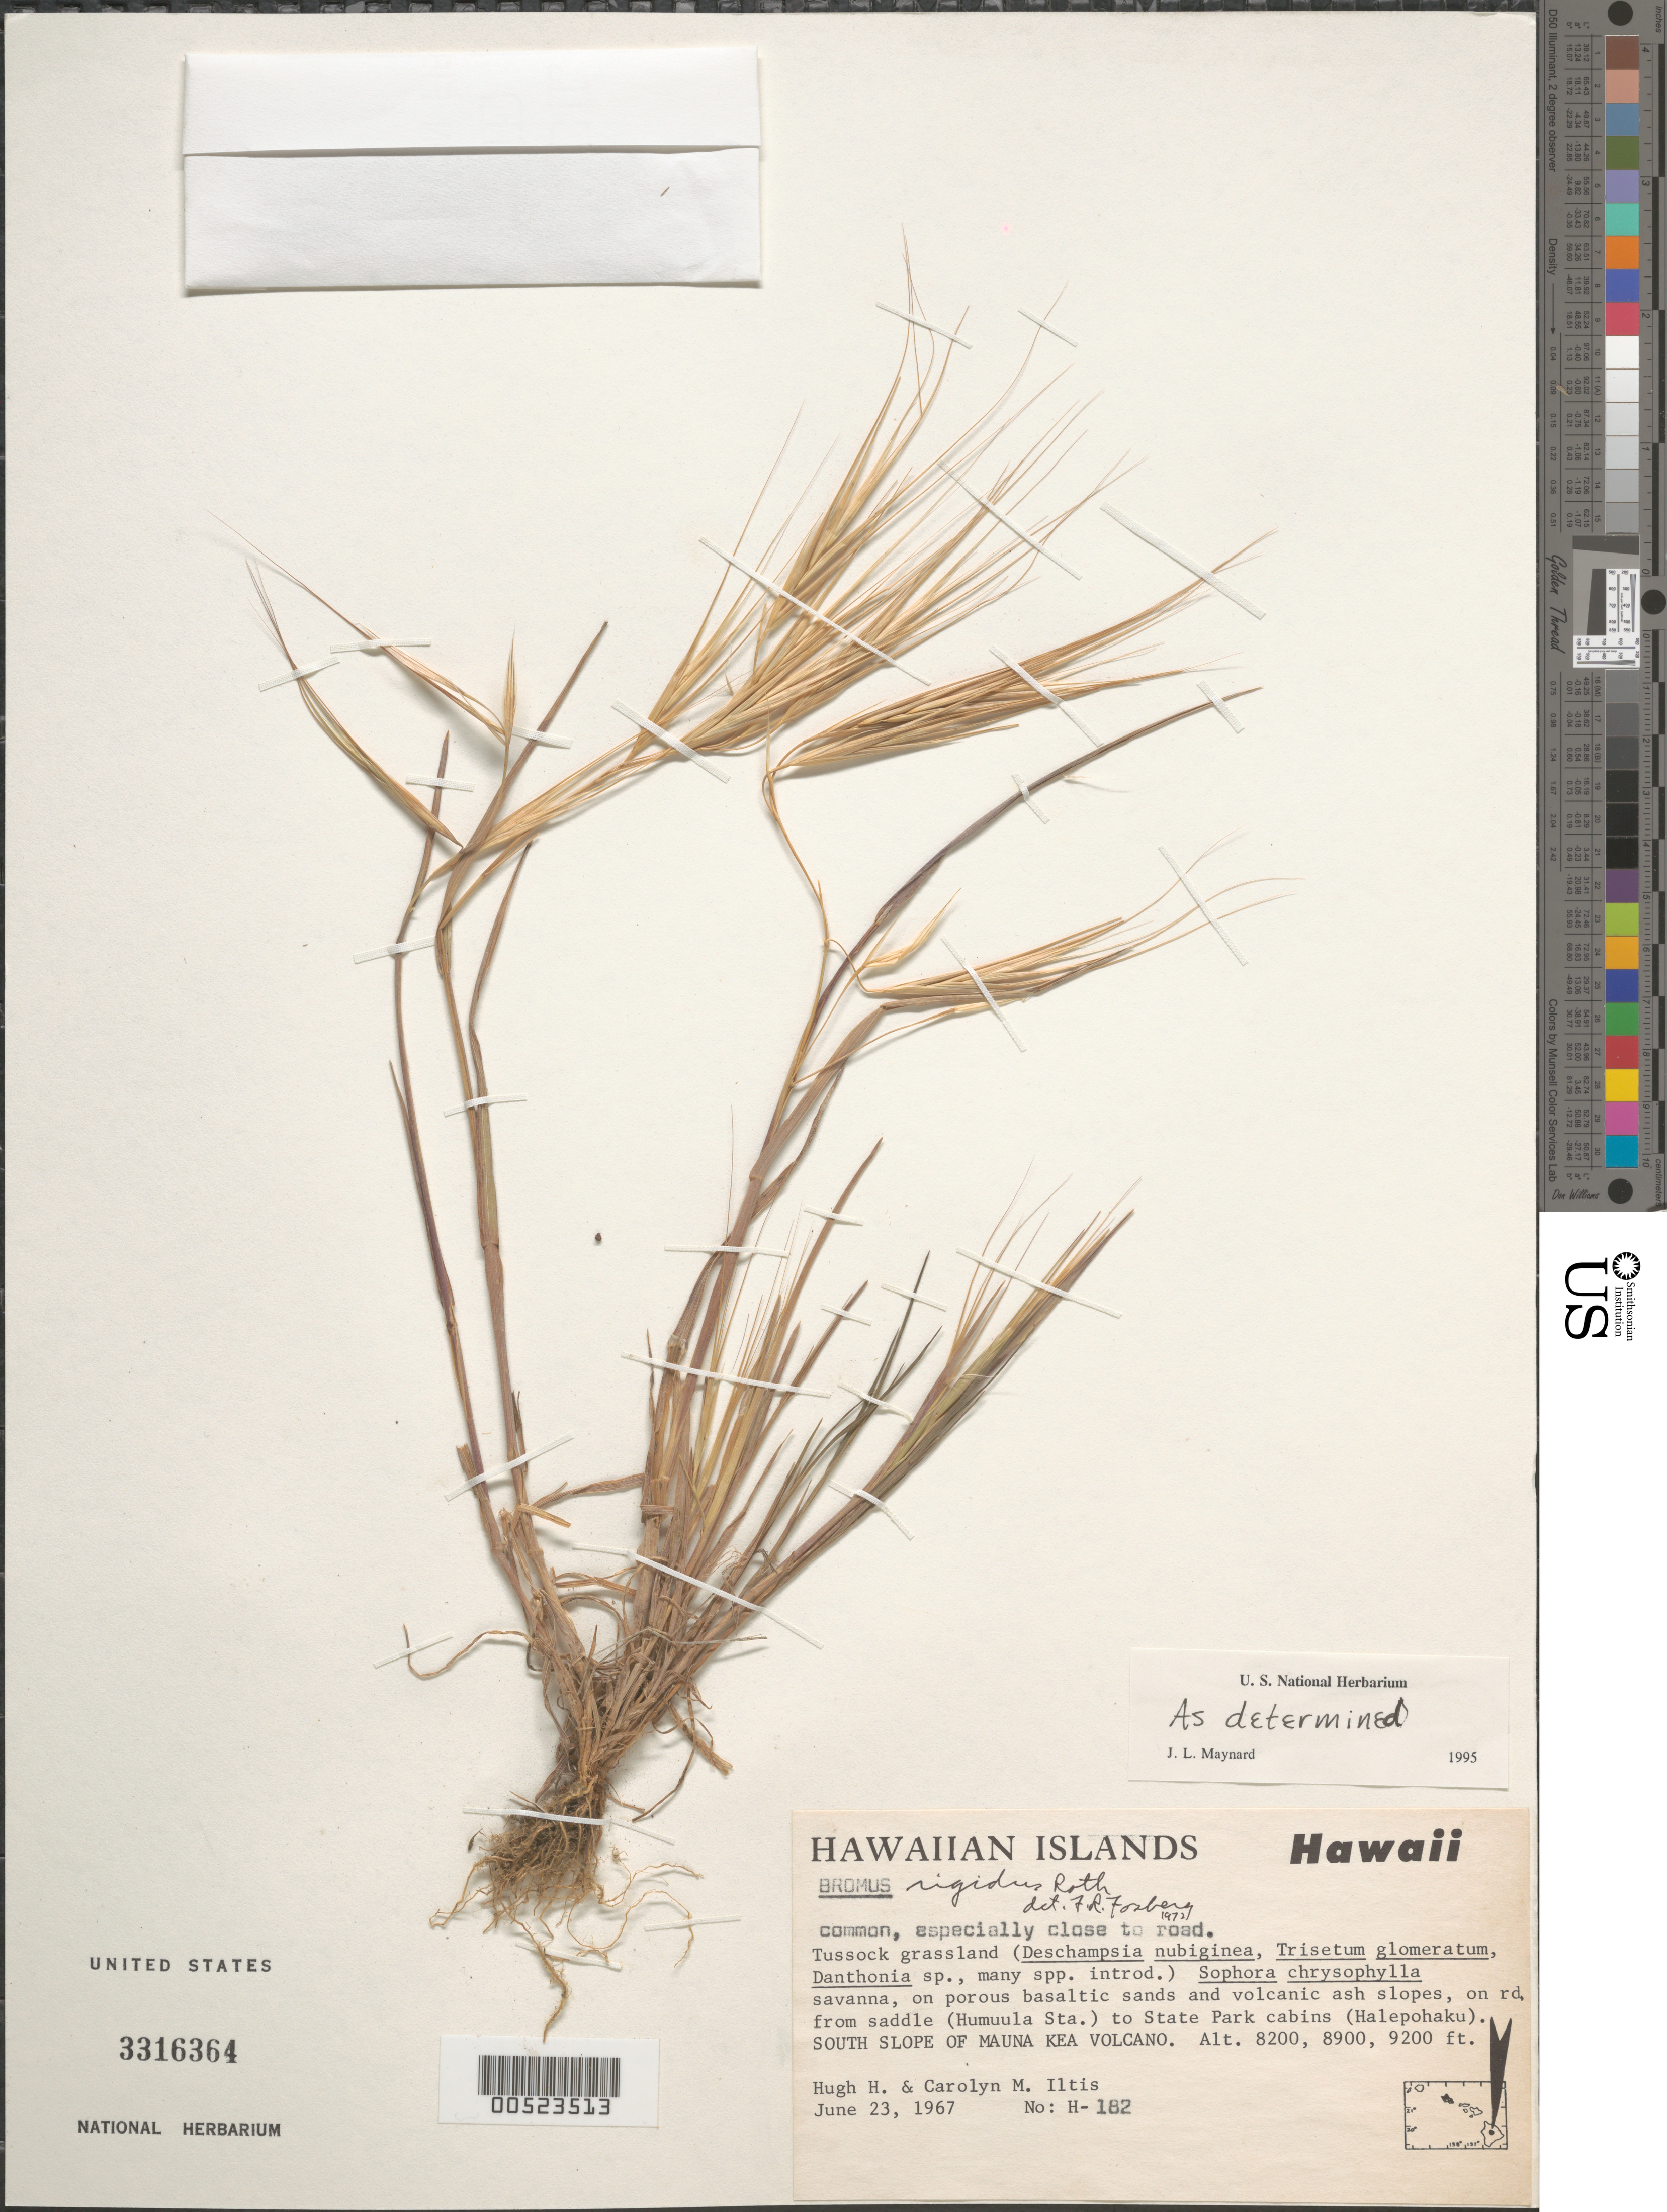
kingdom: Plantae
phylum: Tracheophyta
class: Liliopsida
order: Poales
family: Poaceae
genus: Bromus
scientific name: Bromus diandrus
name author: Roth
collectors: H. H. Iltis & C. M Iltis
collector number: H-182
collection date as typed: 23 Jun 1967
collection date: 1967-06-23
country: United States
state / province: Hawaii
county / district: Hawaii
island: Hawaii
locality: On rd. from saddle (Humuula Sta.) to State Park cabins (Halepohaku), S slope of Mauna Kea Volcano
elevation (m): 2499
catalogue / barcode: US 3316364